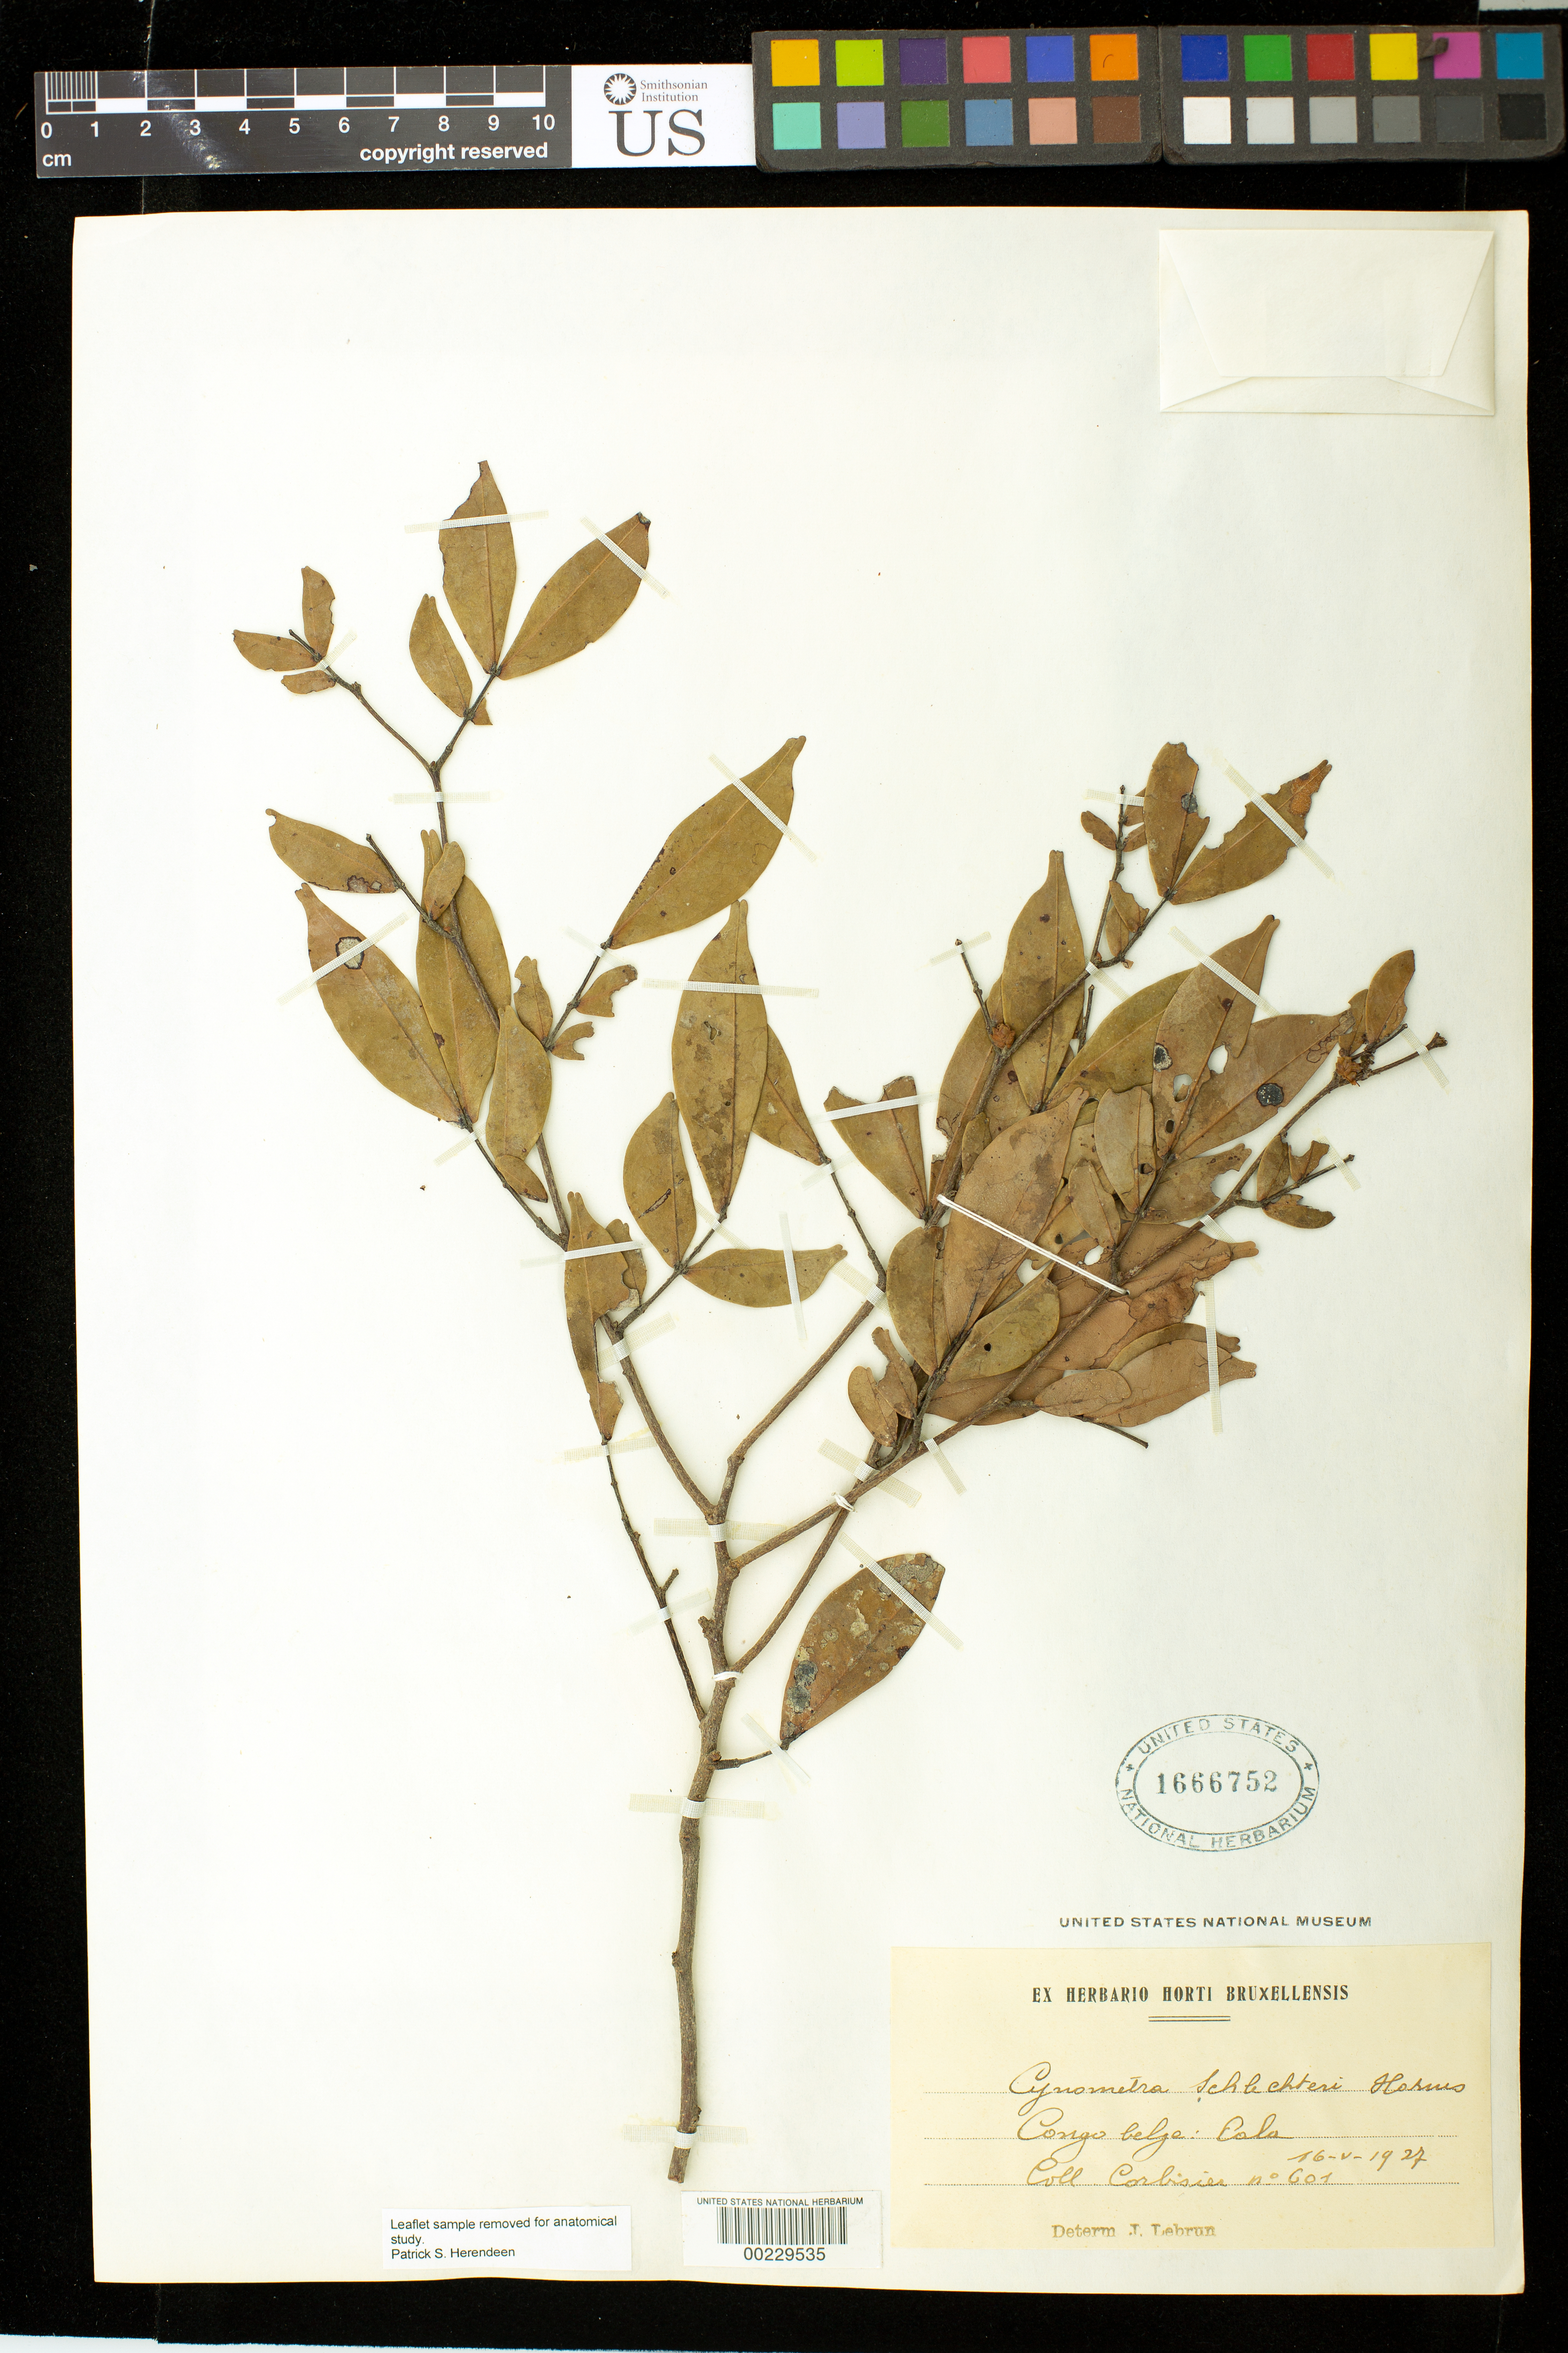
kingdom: Plantae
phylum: Tracheophyta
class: Magnoliopsida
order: Fabales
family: Fabaceae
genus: Cynometra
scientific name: Cynometra schlechteri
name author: Harms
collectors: A. Corbisier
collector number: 601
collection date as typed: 16 May 1927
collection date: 1927-05-16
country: Congo, Democratic Republic of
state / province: Équateur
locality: Eala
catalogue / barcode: US 1666752